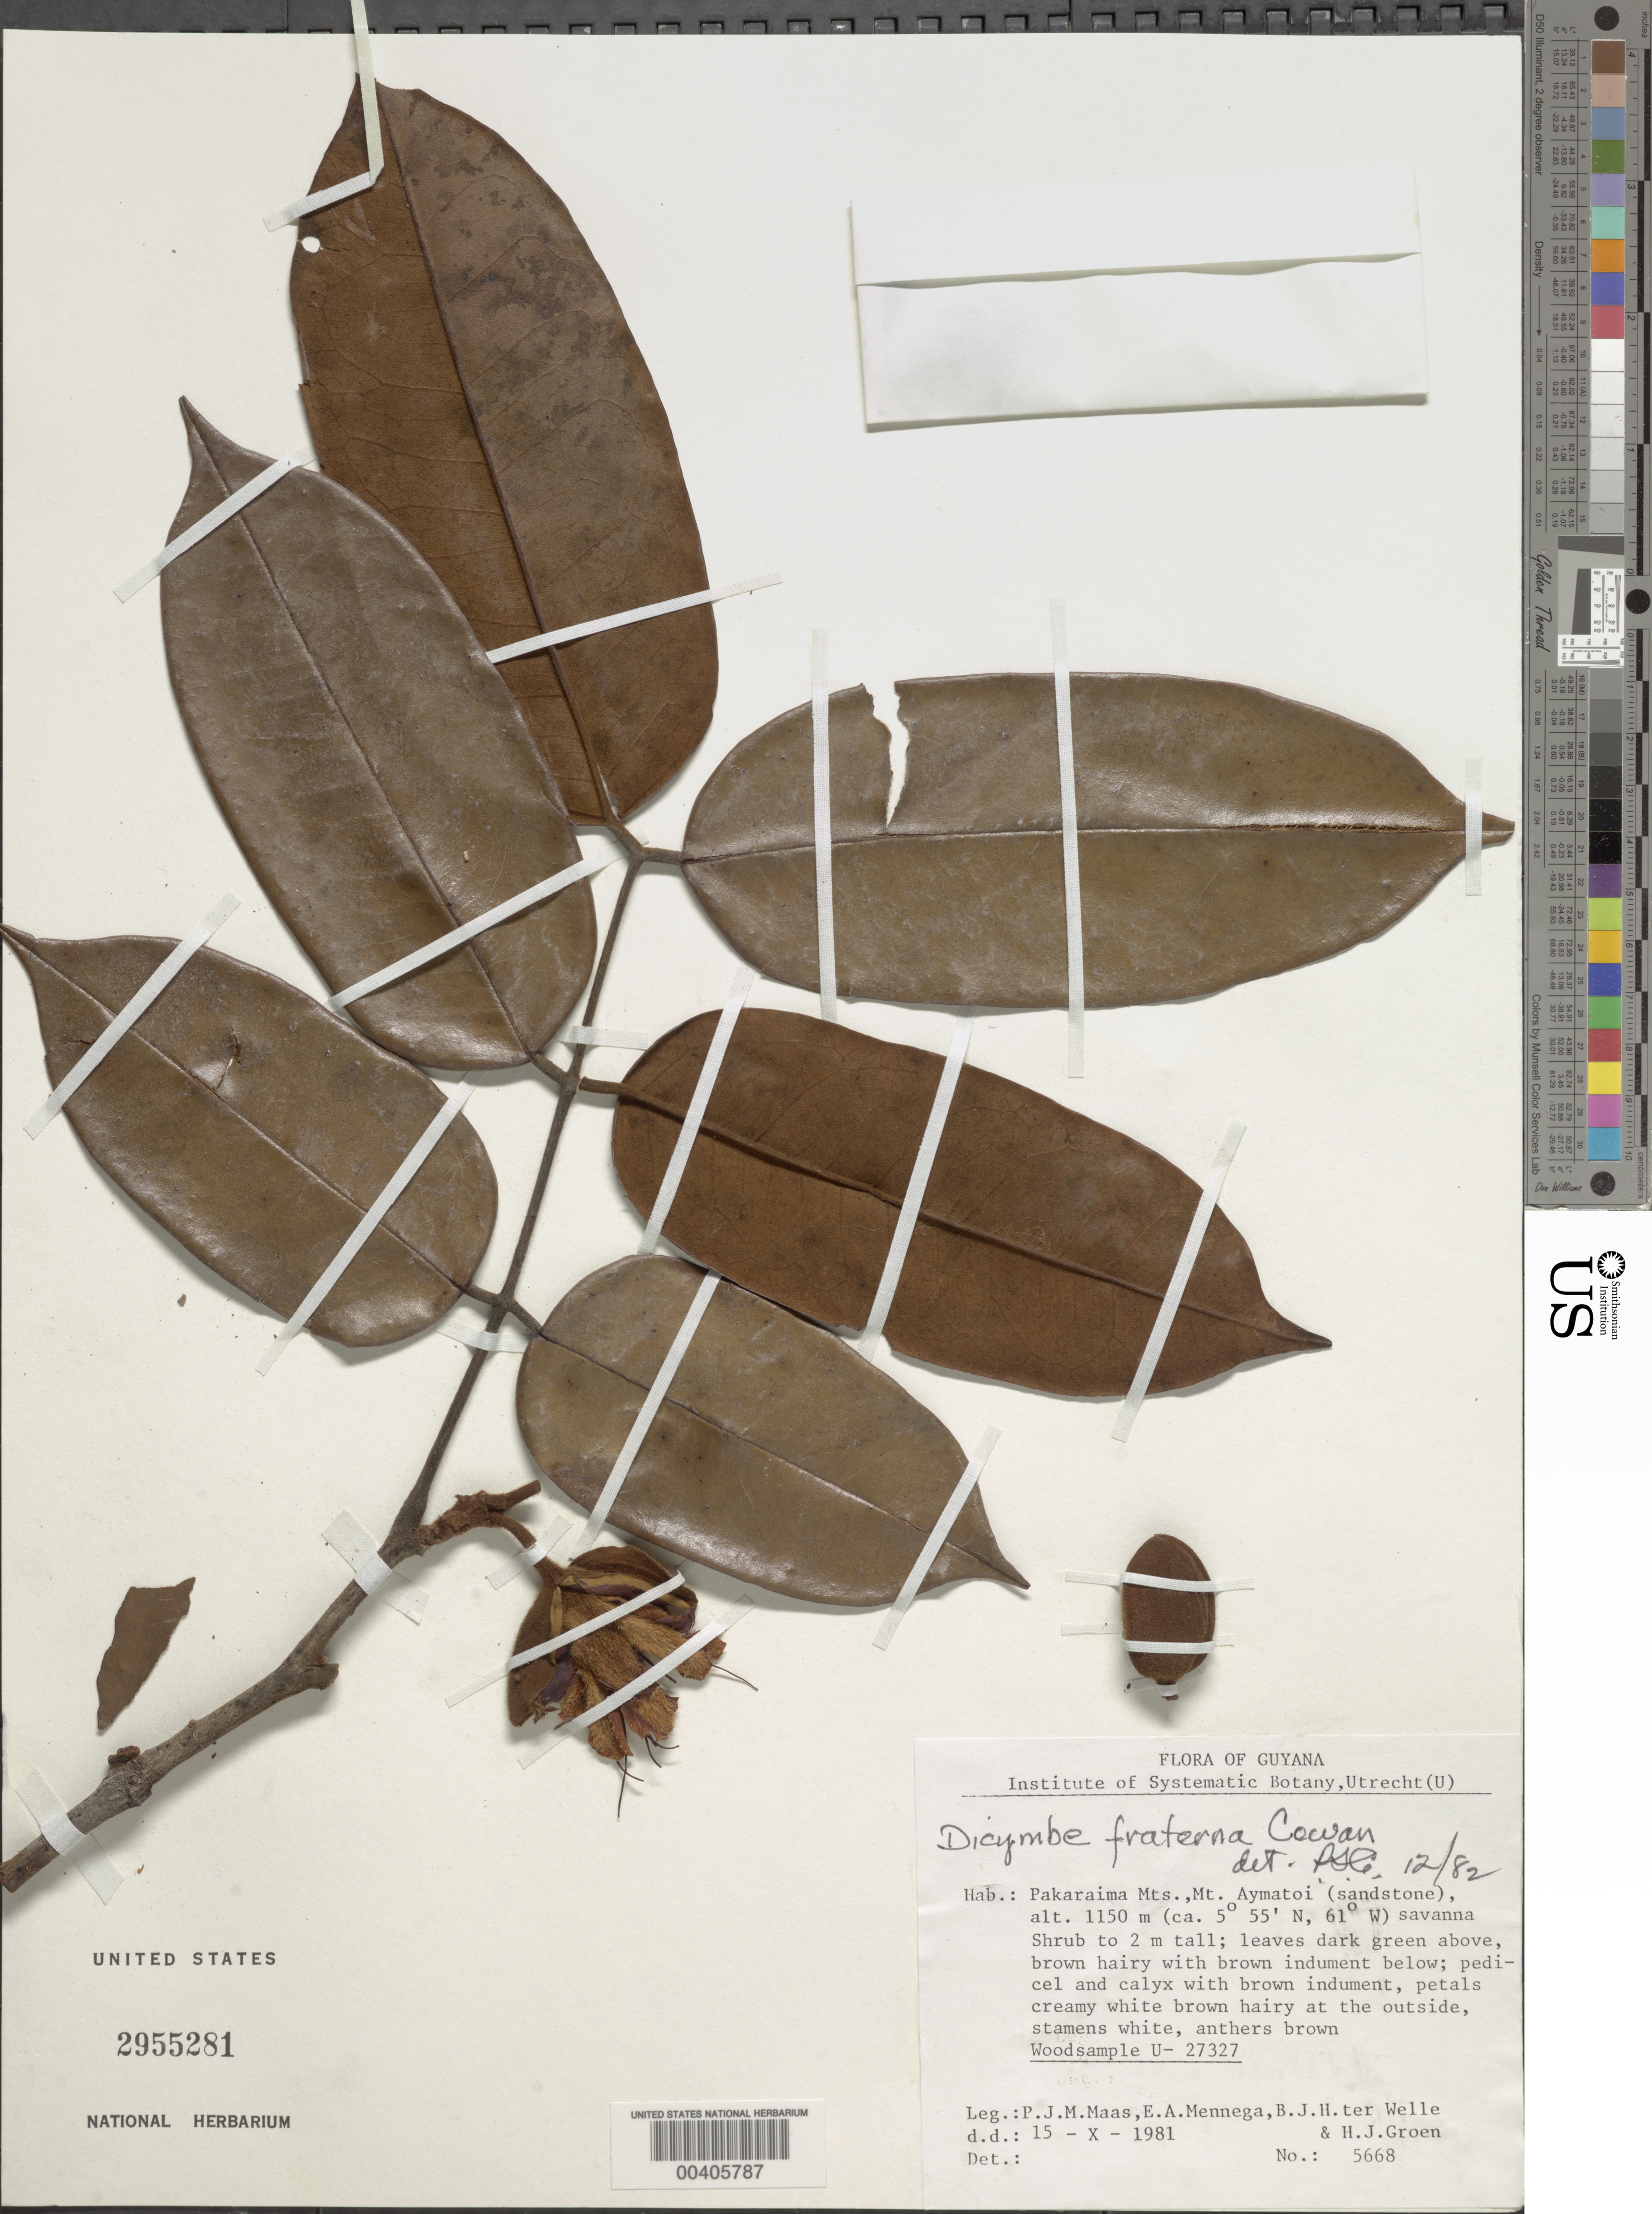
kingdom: Plantae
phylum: Tracheophyta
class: Magnoliopsida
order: Fabales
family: Fabaceae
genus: Dicymbe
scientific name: Dicymbe fraterna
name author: R.S. Cowan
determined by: Cowan, R. S.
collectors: P. Maas, E. A. Mennega, B. Welle & H. Groen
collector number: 5668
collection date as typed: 15 Oct 1981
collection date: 1981-10-15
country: Guyana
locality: Pakaraima mts., mt. aymatoi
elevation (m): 1150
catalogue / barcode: US 2955281